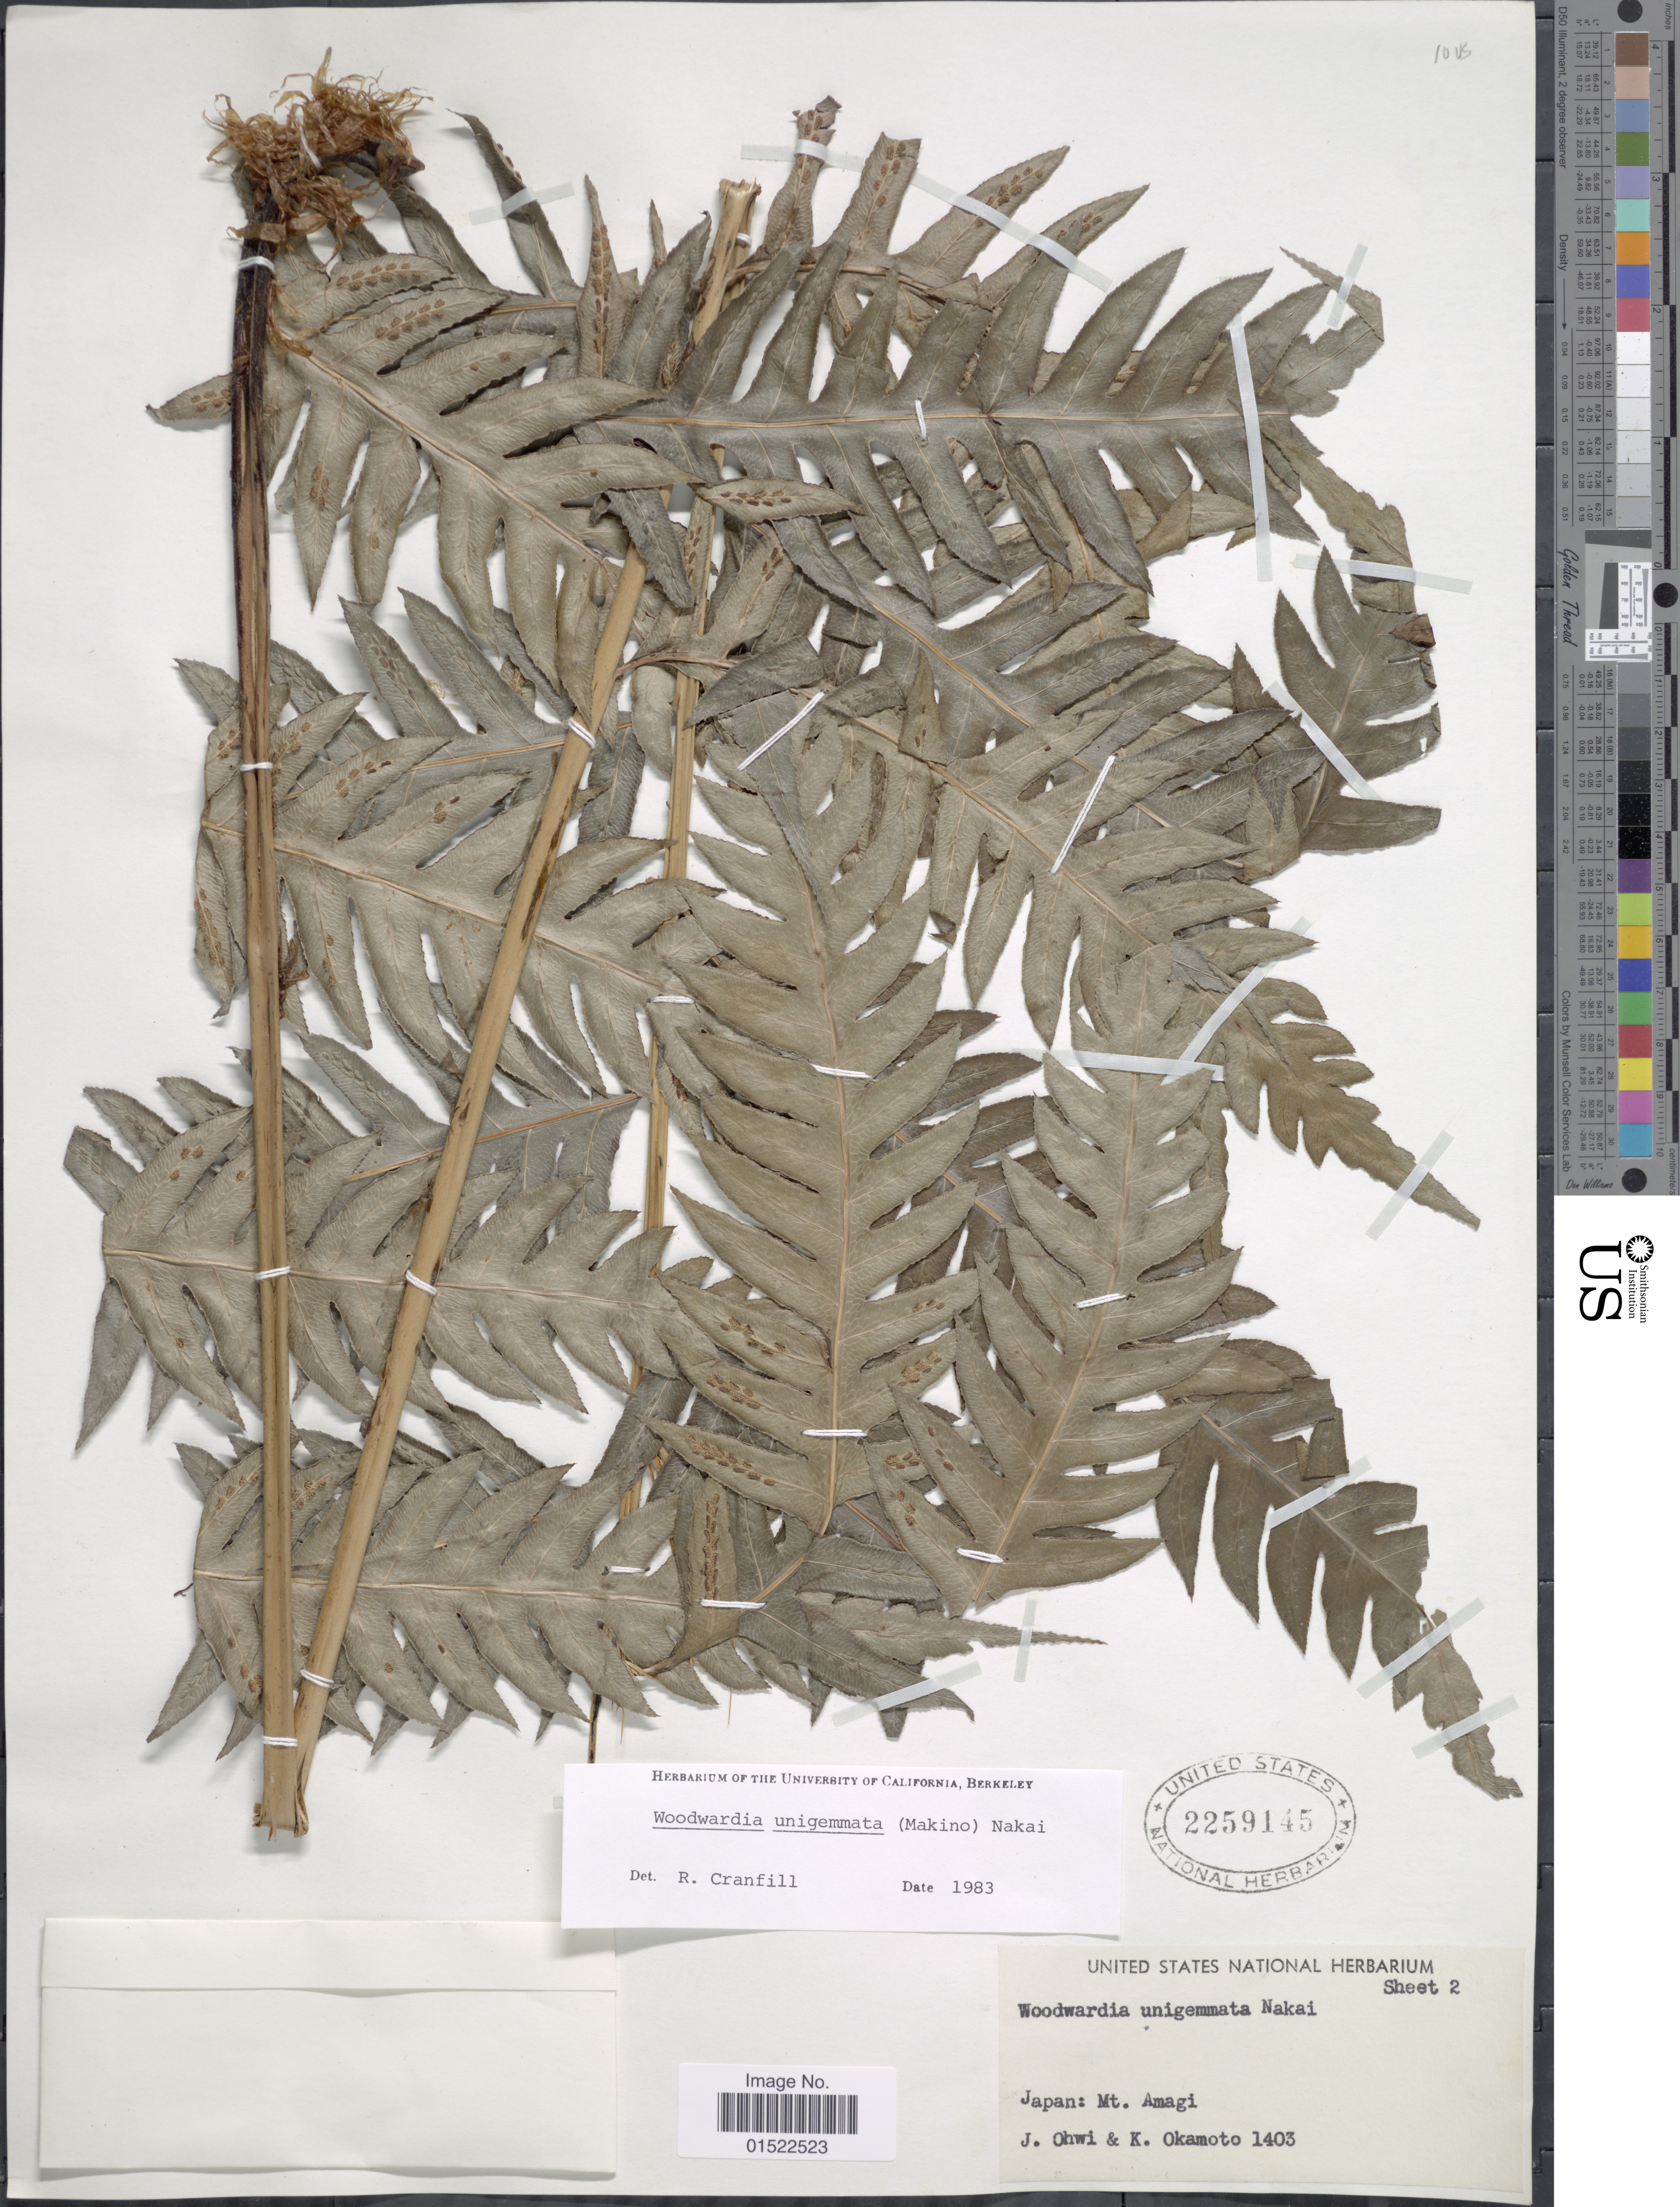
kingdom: Plantae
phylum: Tracheophyta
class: Polypodiopsida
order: Polypodiales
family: Blechnaceae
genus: Woodwardia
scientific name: Woodwardia unigemmata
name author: (Makino) Nakai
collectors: J. Ohwi & K. Okamoto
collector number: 1403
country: Japan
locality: Mt. Amagi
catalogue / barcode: US 2259145